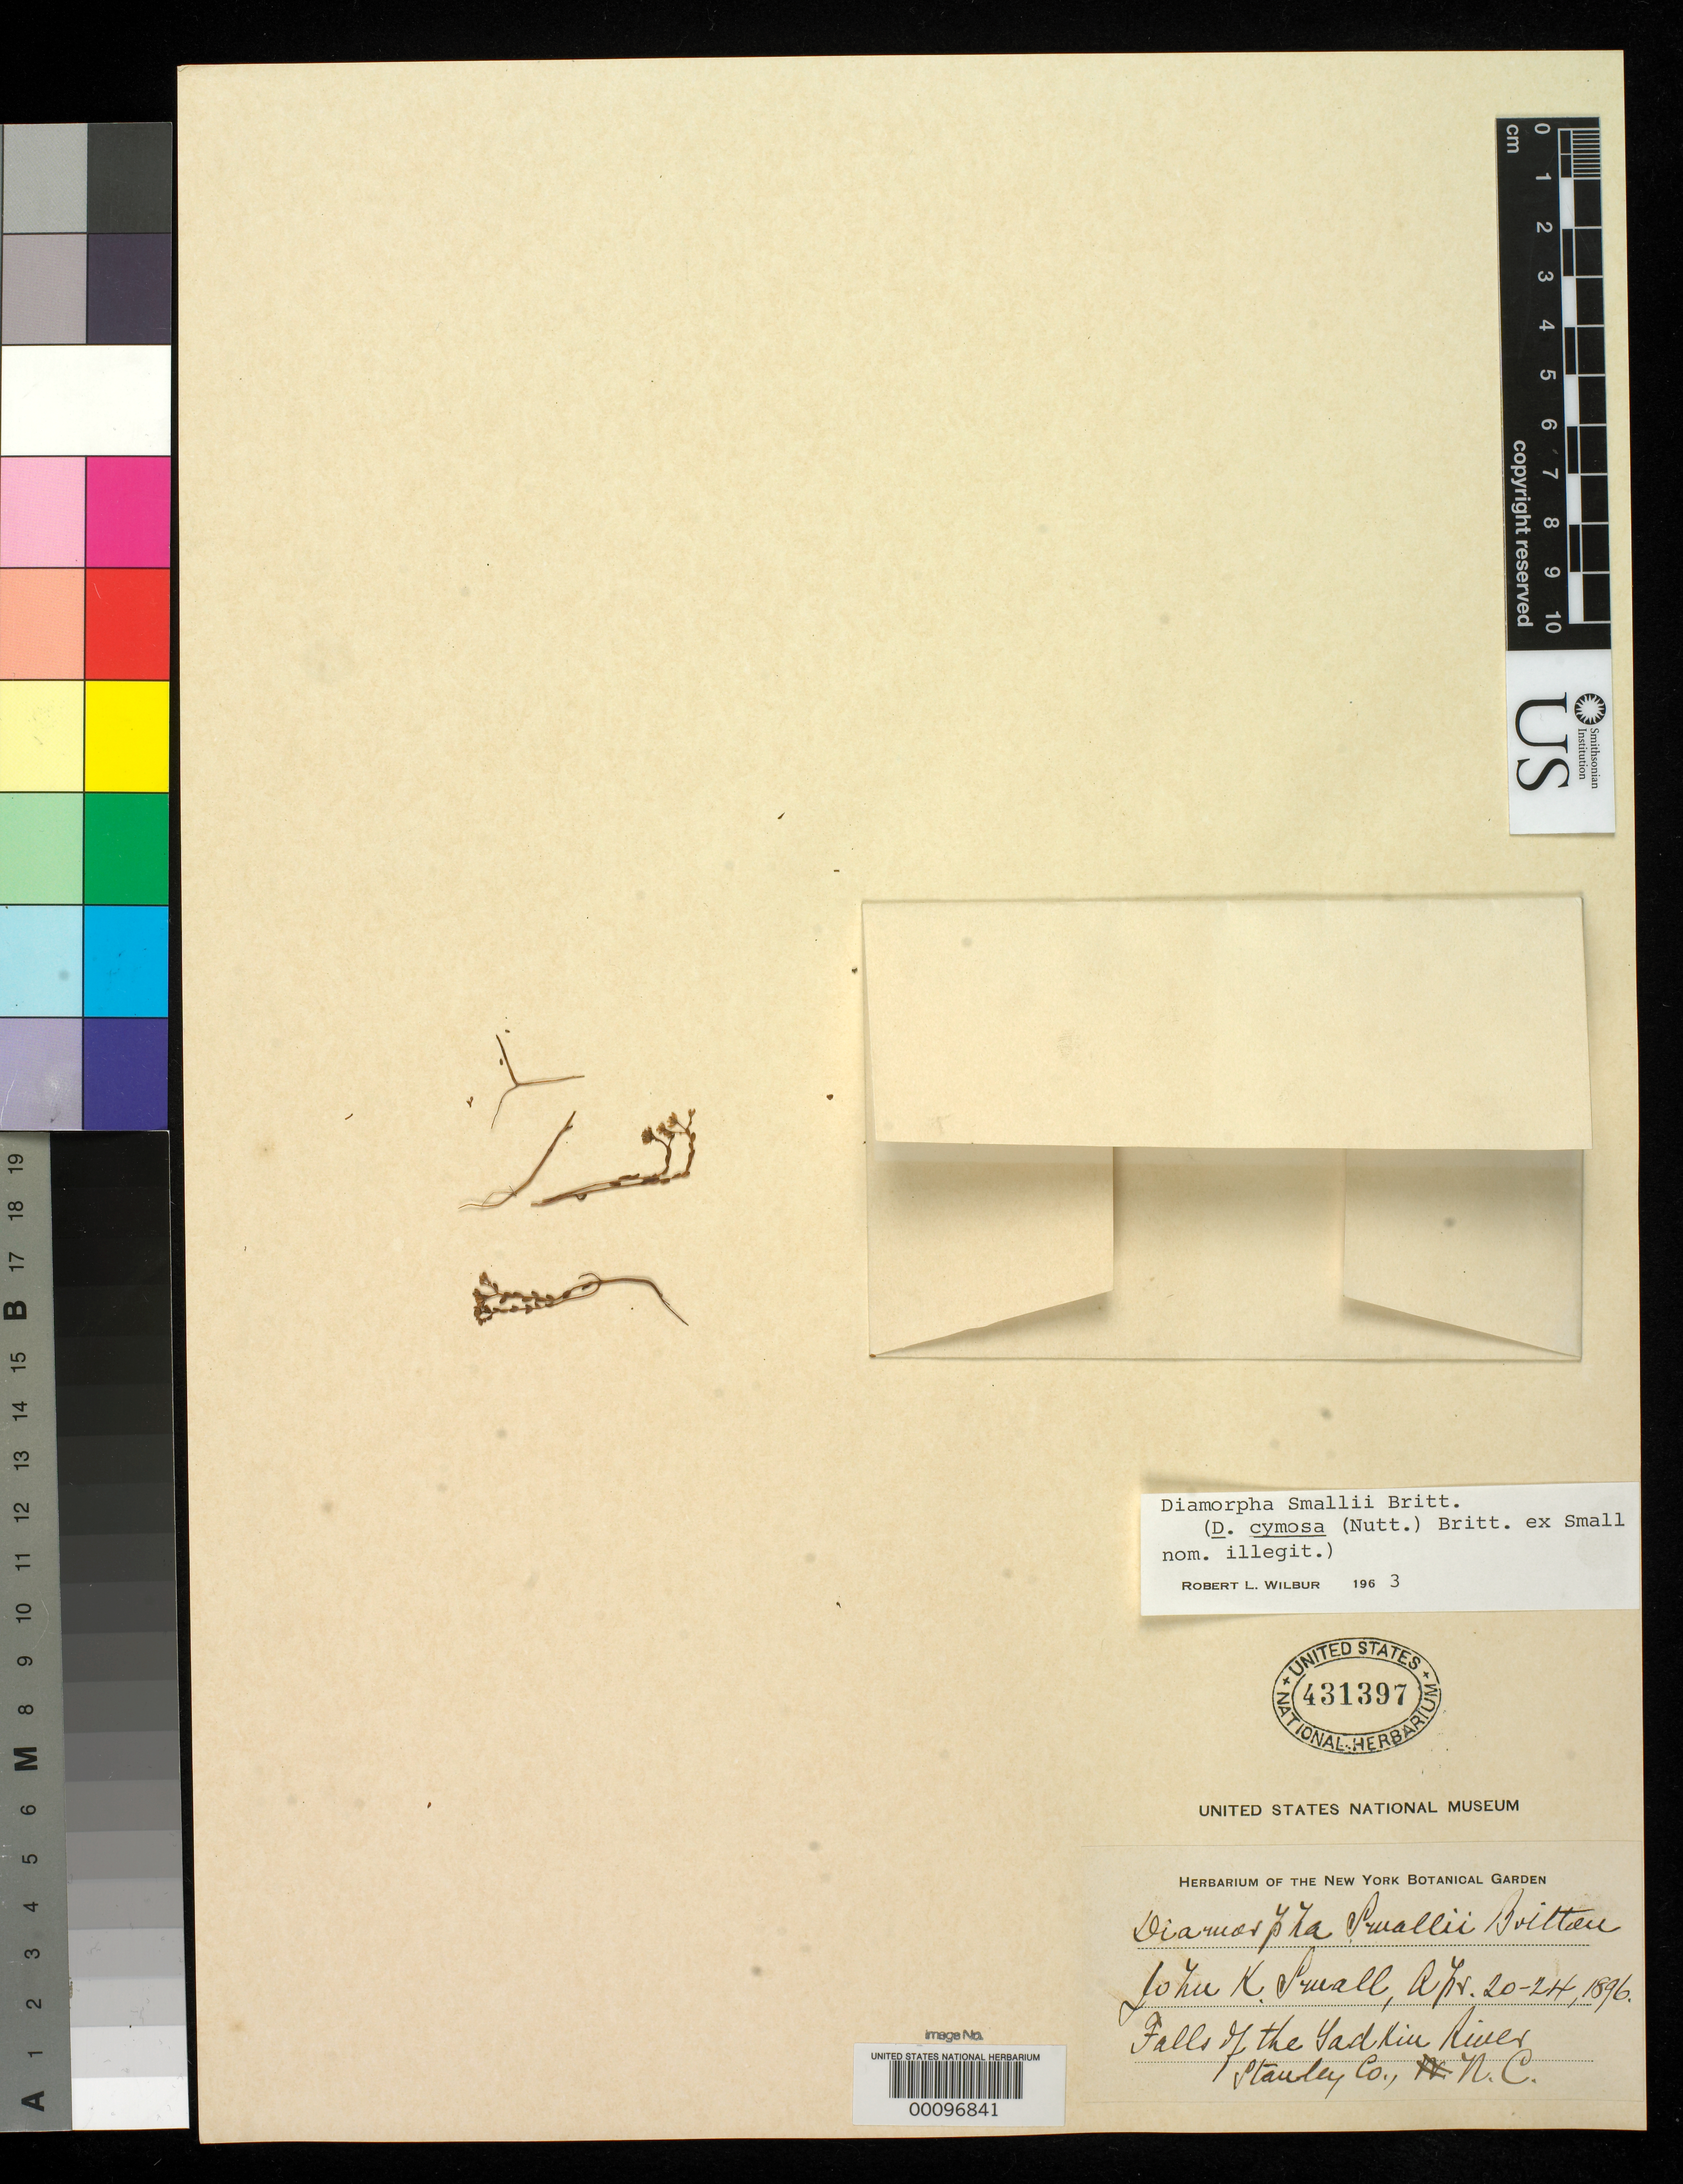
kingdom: Plantae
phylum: Tracheophyta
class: Magnoliopsida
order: Saxifragales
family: Crassulaceae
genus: Diamorpha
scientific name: Diamorpha smallii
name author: Britton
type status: Isotype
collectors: J. K. Small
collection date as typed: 20 Apr 1896 to 24 Apr 1896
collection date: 1896-04-20/1896-04-24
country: United States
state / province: North Carolina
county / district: Stanley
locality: Falls of Yadkin River.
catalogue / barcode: US 431397